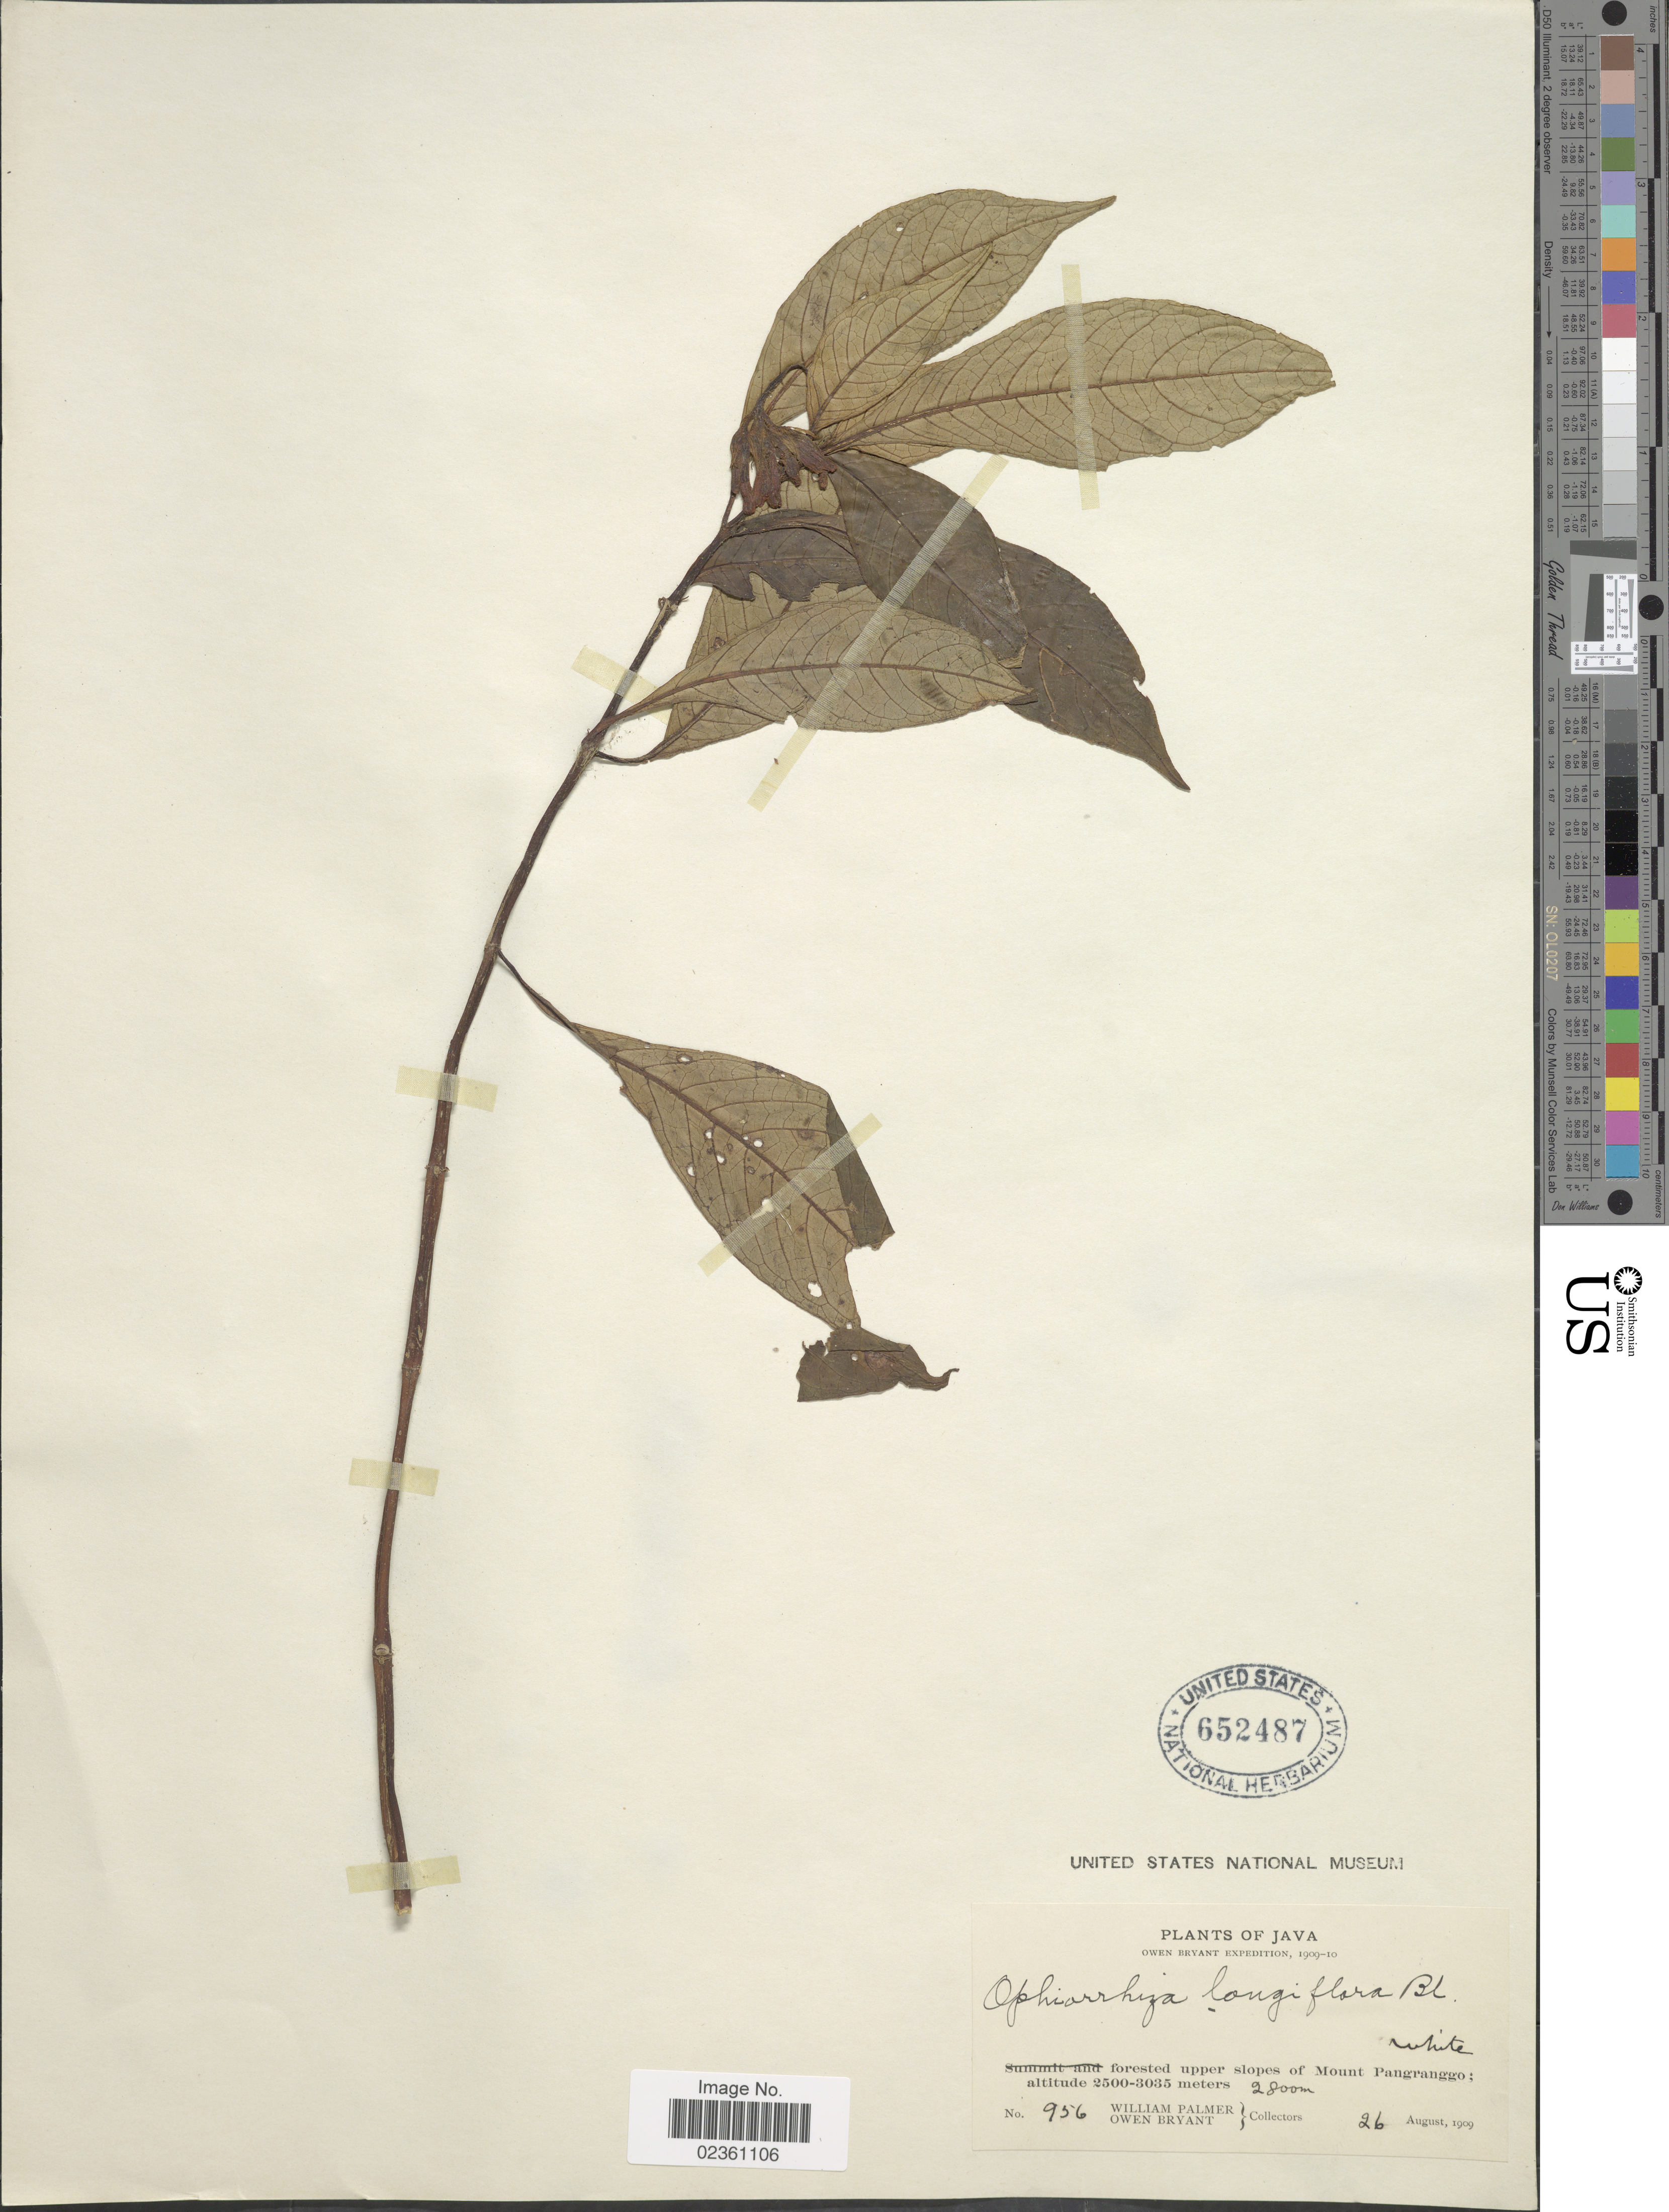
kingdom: Plantae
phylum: Tracheophyta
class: Magnoliopsida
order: Gentianales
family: Rubiaceae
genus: Ophiorrhiza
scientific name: Ophiorrhiza longiflora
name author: Blume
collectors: W. Palmer & O. Bryant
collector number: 956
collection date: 1909-08-26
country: Indonesia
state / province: Java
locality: Forested upper slopes of Mount Pangranggo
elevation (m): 2800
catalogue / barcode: US 652487